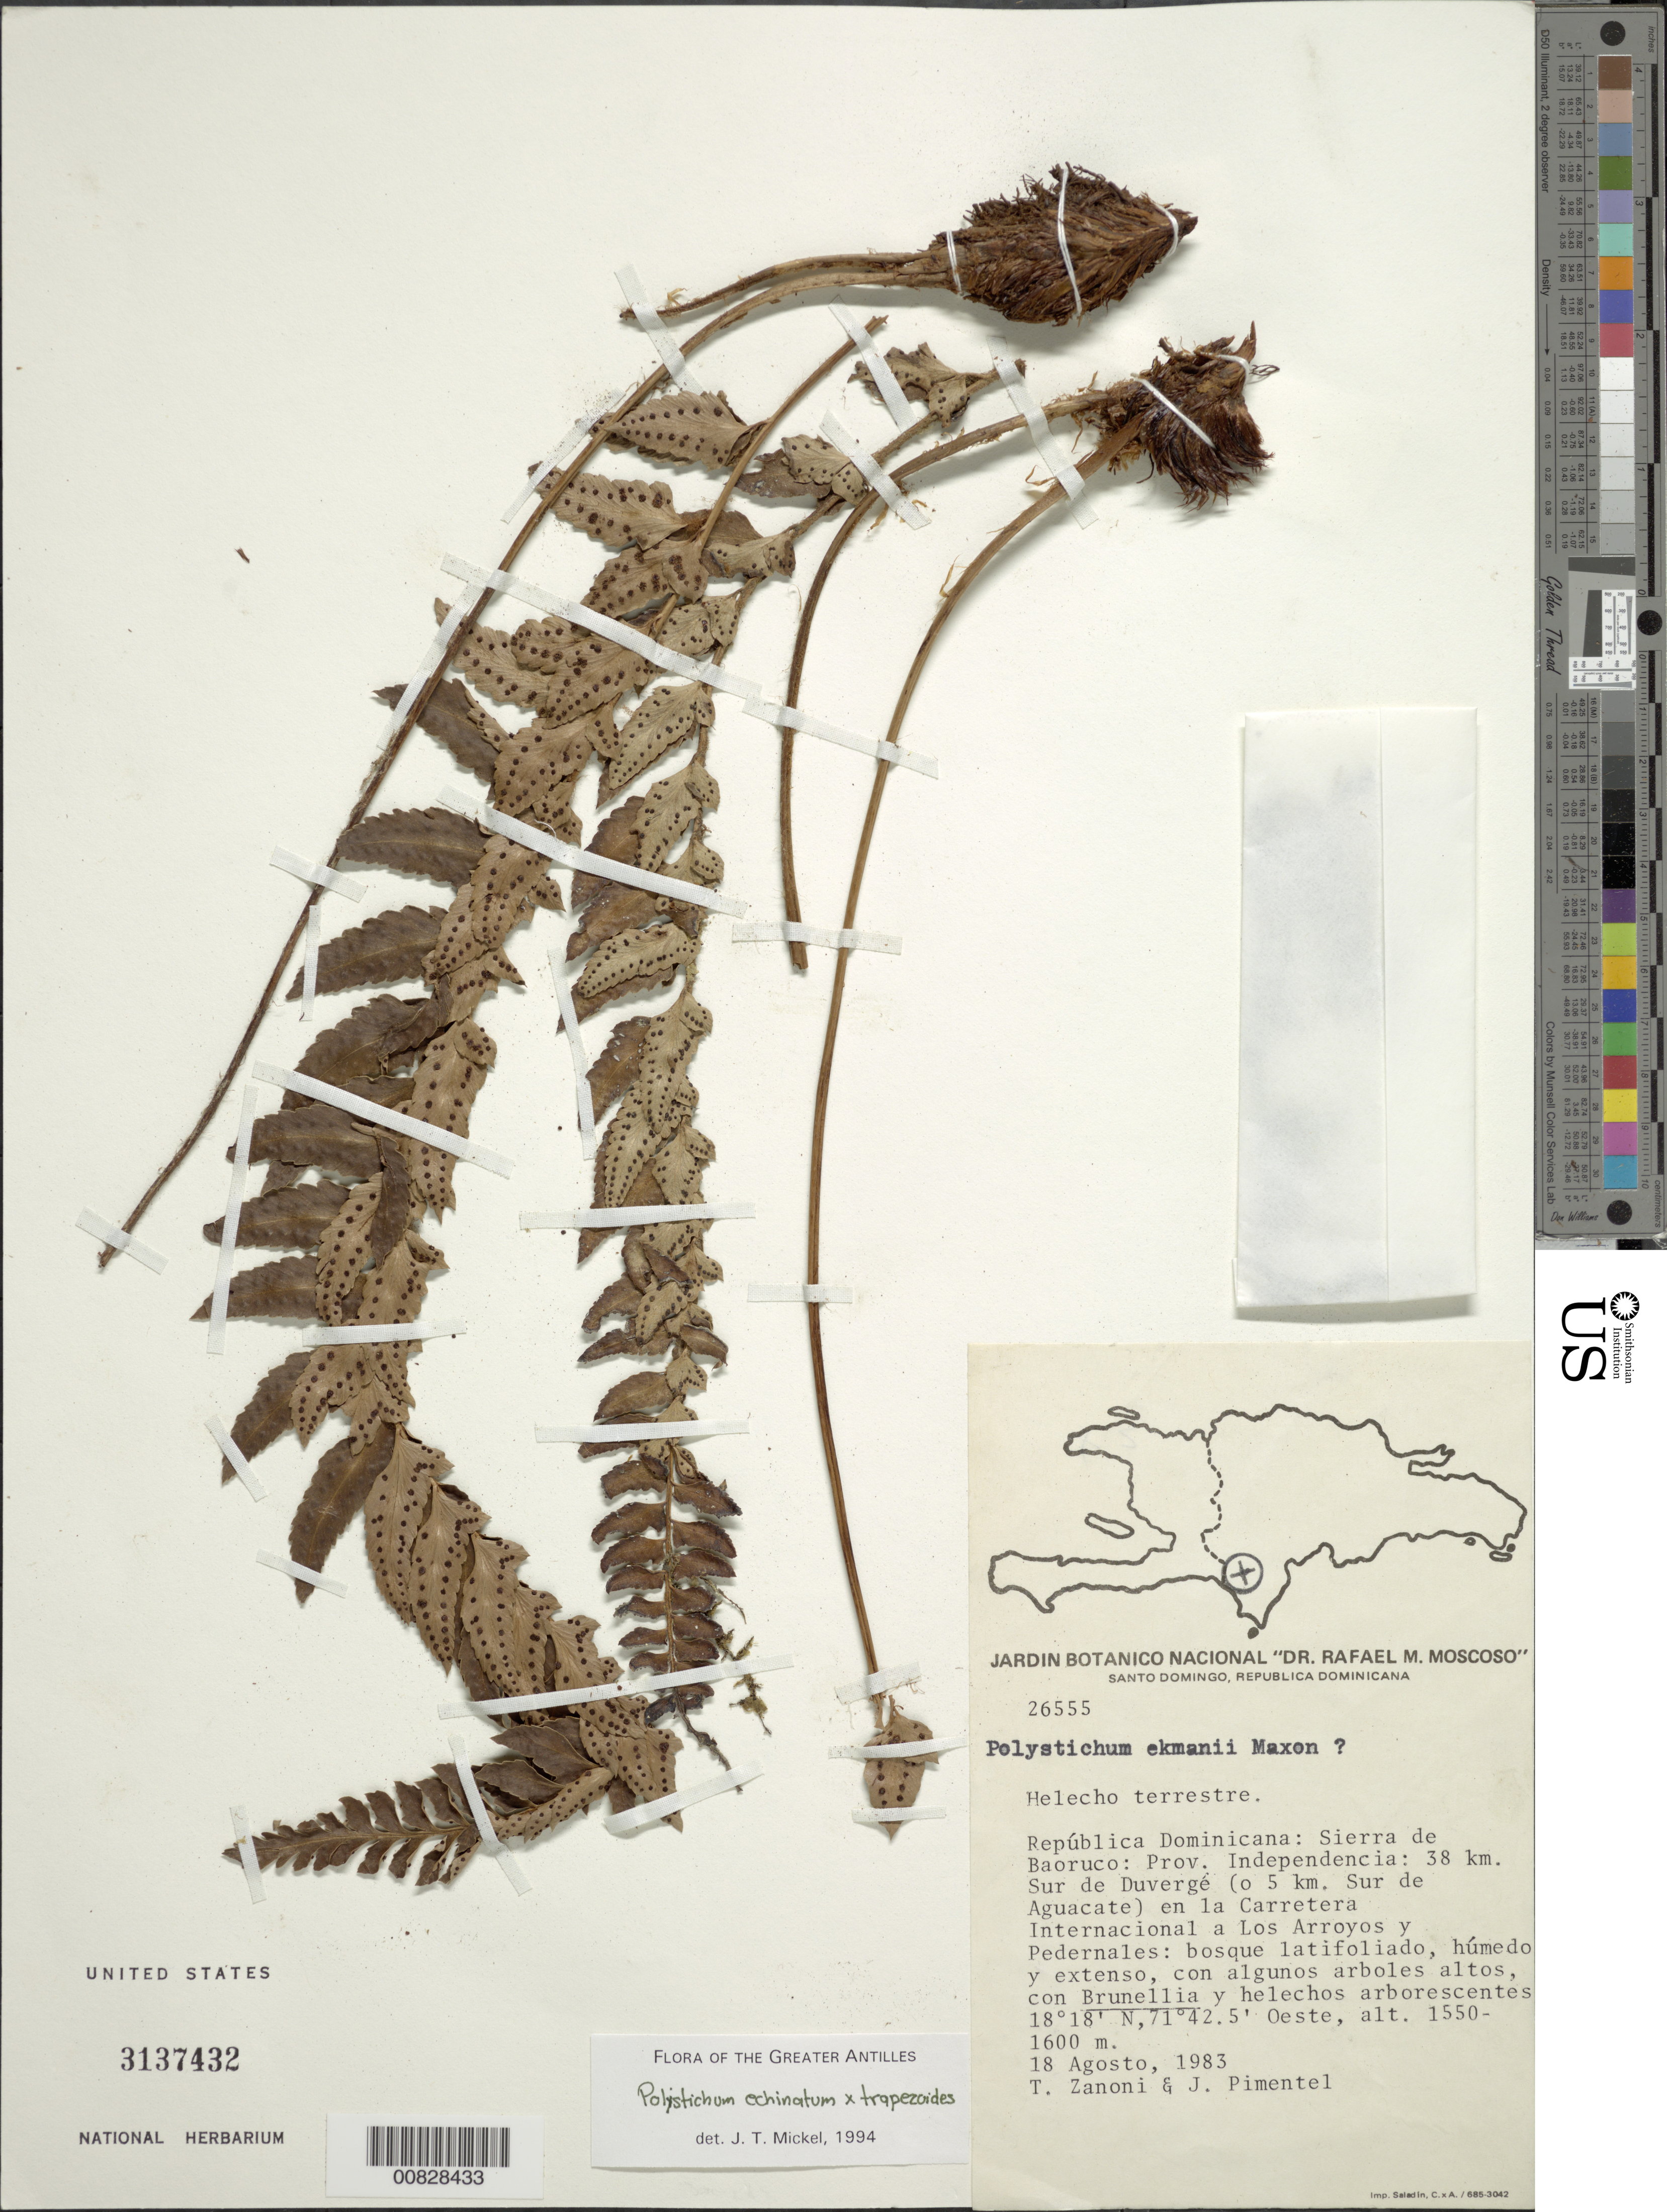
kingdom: Plantae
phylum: Tracheophyta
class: Polypodiopsida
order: Polypodiales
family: Dryopteridaceae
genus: Polystichum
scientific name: Polystichum echinatum x trapezoides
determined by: Mickel, J. T., (NY), New York Botanical Garden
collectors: T. A. Zanoni & J. Pimentel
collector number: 26555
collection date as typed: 18 Aug 1983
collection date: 1983-08-18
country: Dominican Republic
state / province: Independencia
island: Hispaniola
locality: Sierra de Baoruco, 38 km S de Duvergé (o 5 km S de Aguacate), Carretera Internacional a Los Arroyos y Pedernales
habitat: Bosque latifoliado, humedo con Brunellia y helechos arborescentes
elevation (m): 1550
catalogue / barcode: US 3137432